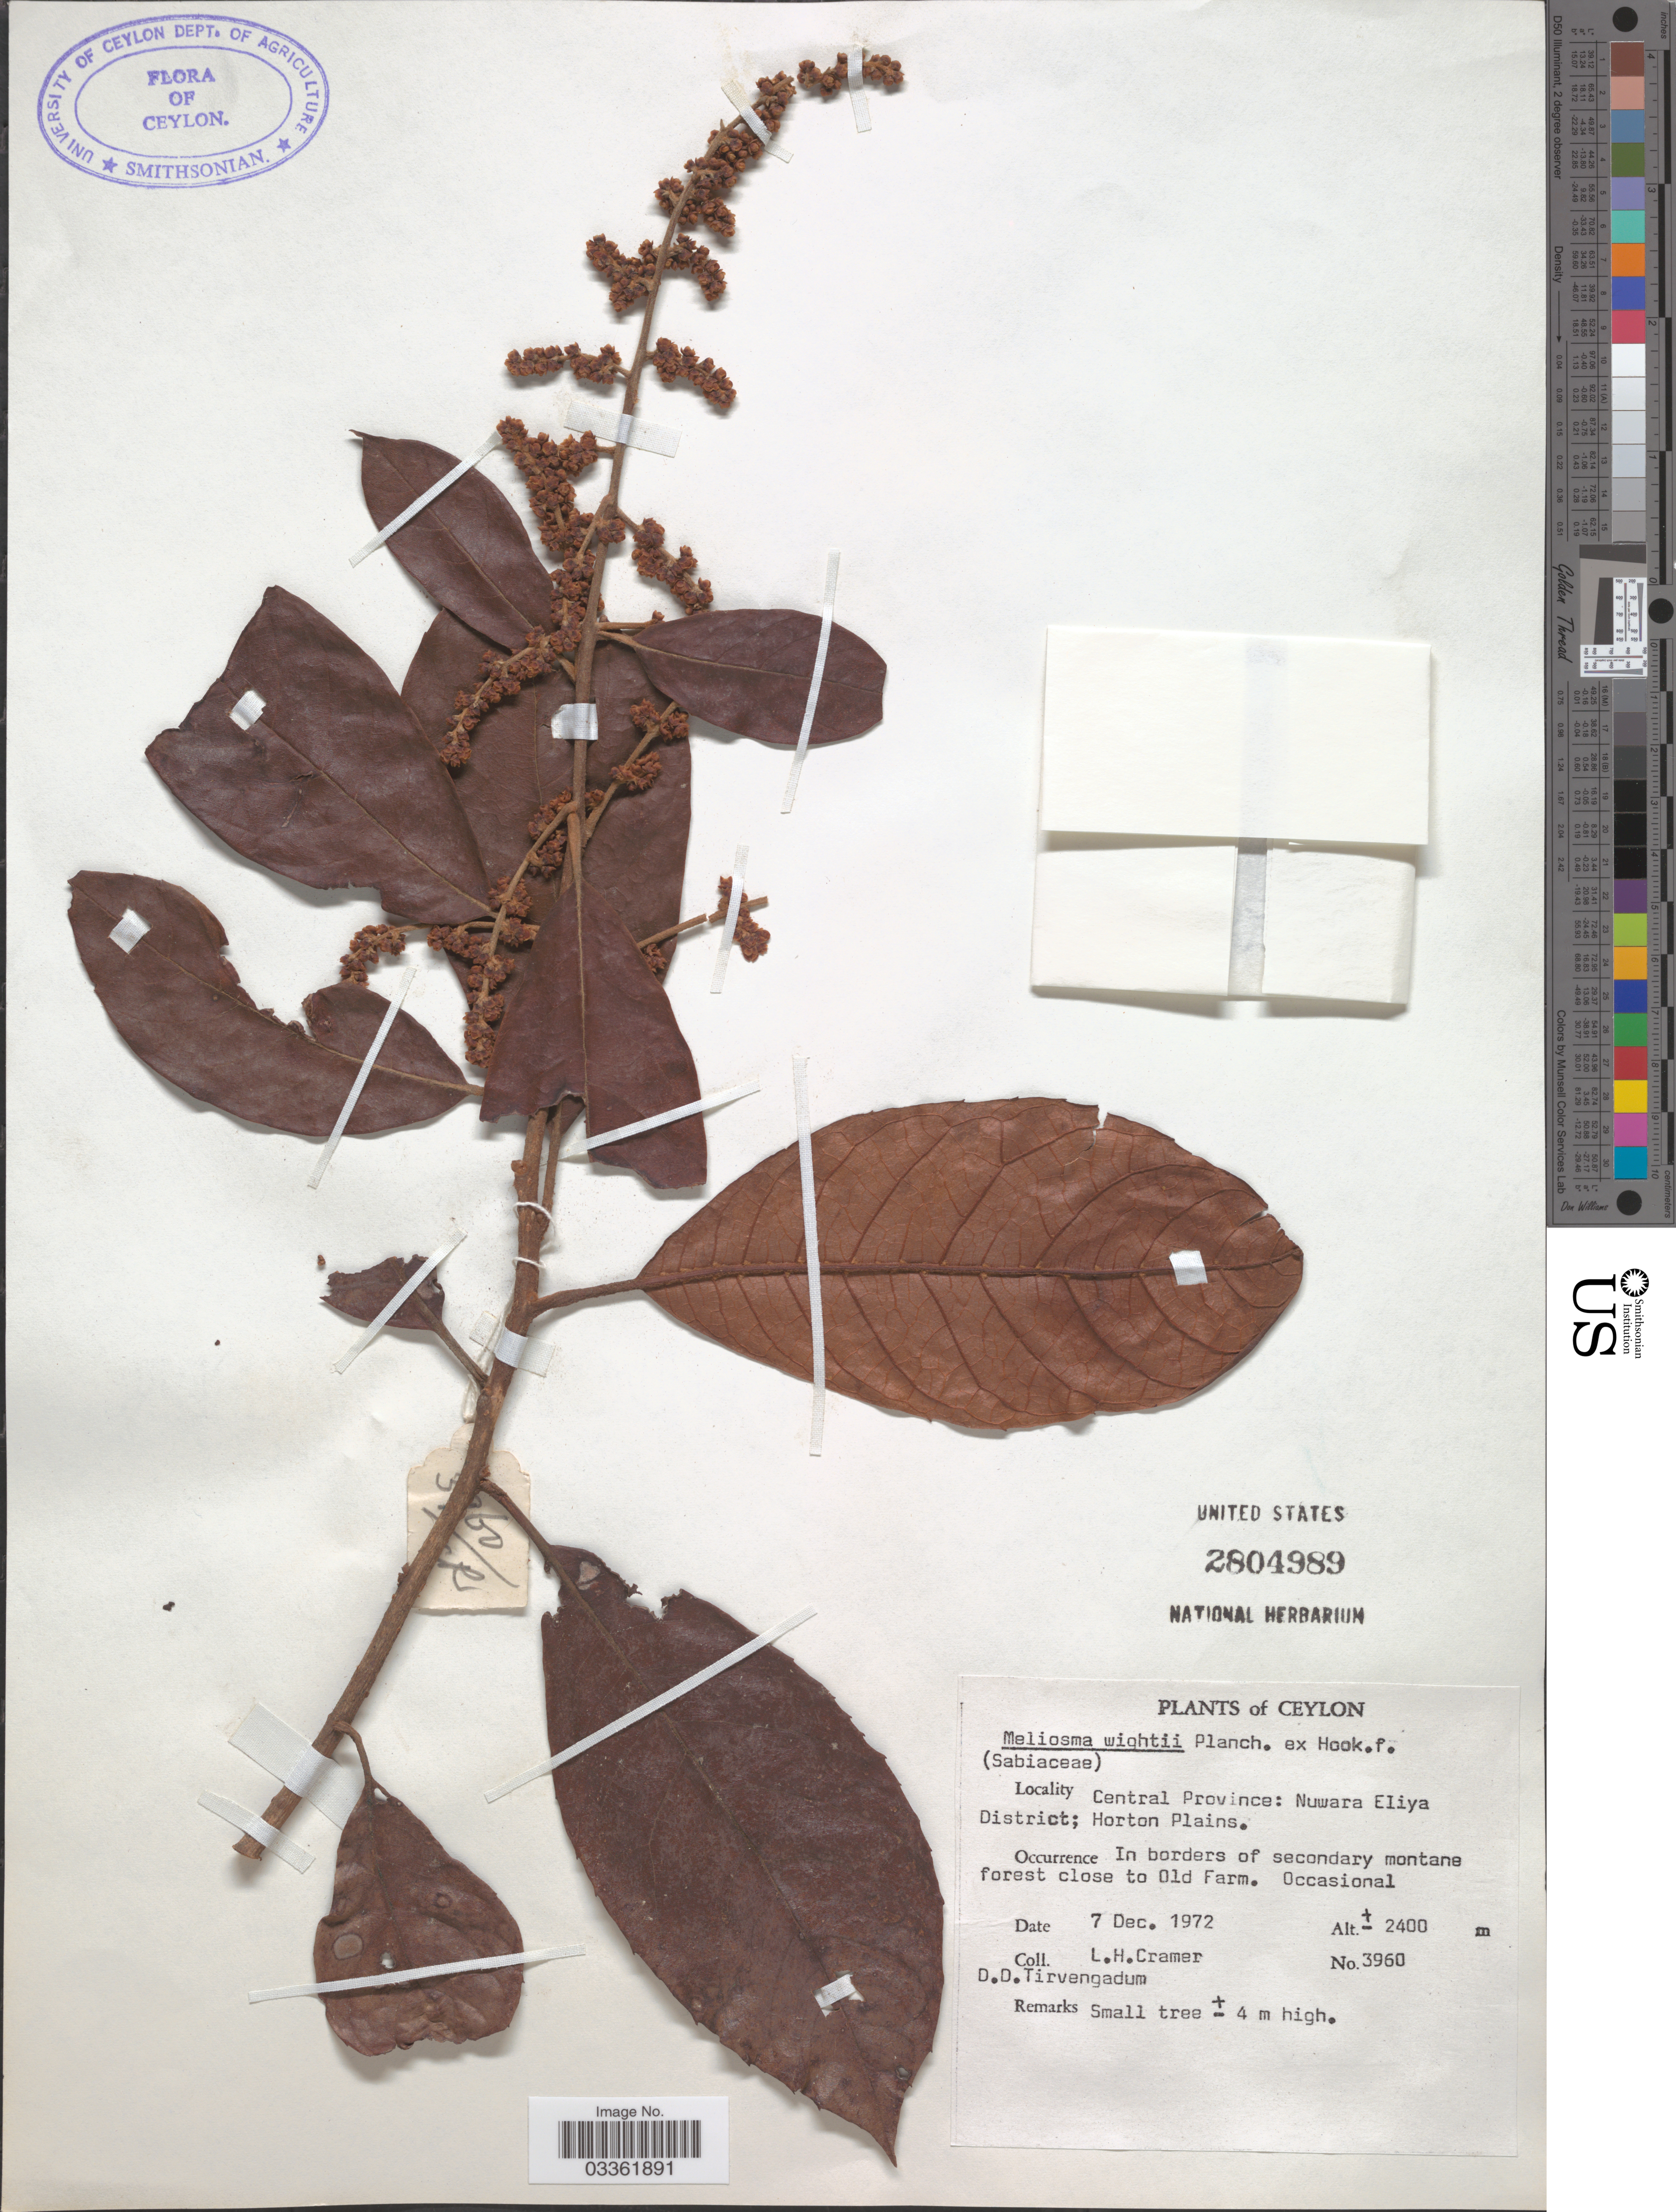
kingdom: Plantae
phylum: Tracheophyta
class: Magnoliopsida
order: Proteales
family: Sabiaceae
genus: Meliosma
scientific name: Meliosma wightii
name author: Planch. ex Brandis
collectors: L. H. Cramer & D. Tirvengadum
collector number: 3960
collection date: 1972-12-07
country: Sri Lanka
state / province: Central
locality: Ceylon, Nuwara Eliya District; Horton Plains. In borders of secondary montane forest close to Old Farm.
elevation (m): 2400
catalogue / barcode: US 2804989